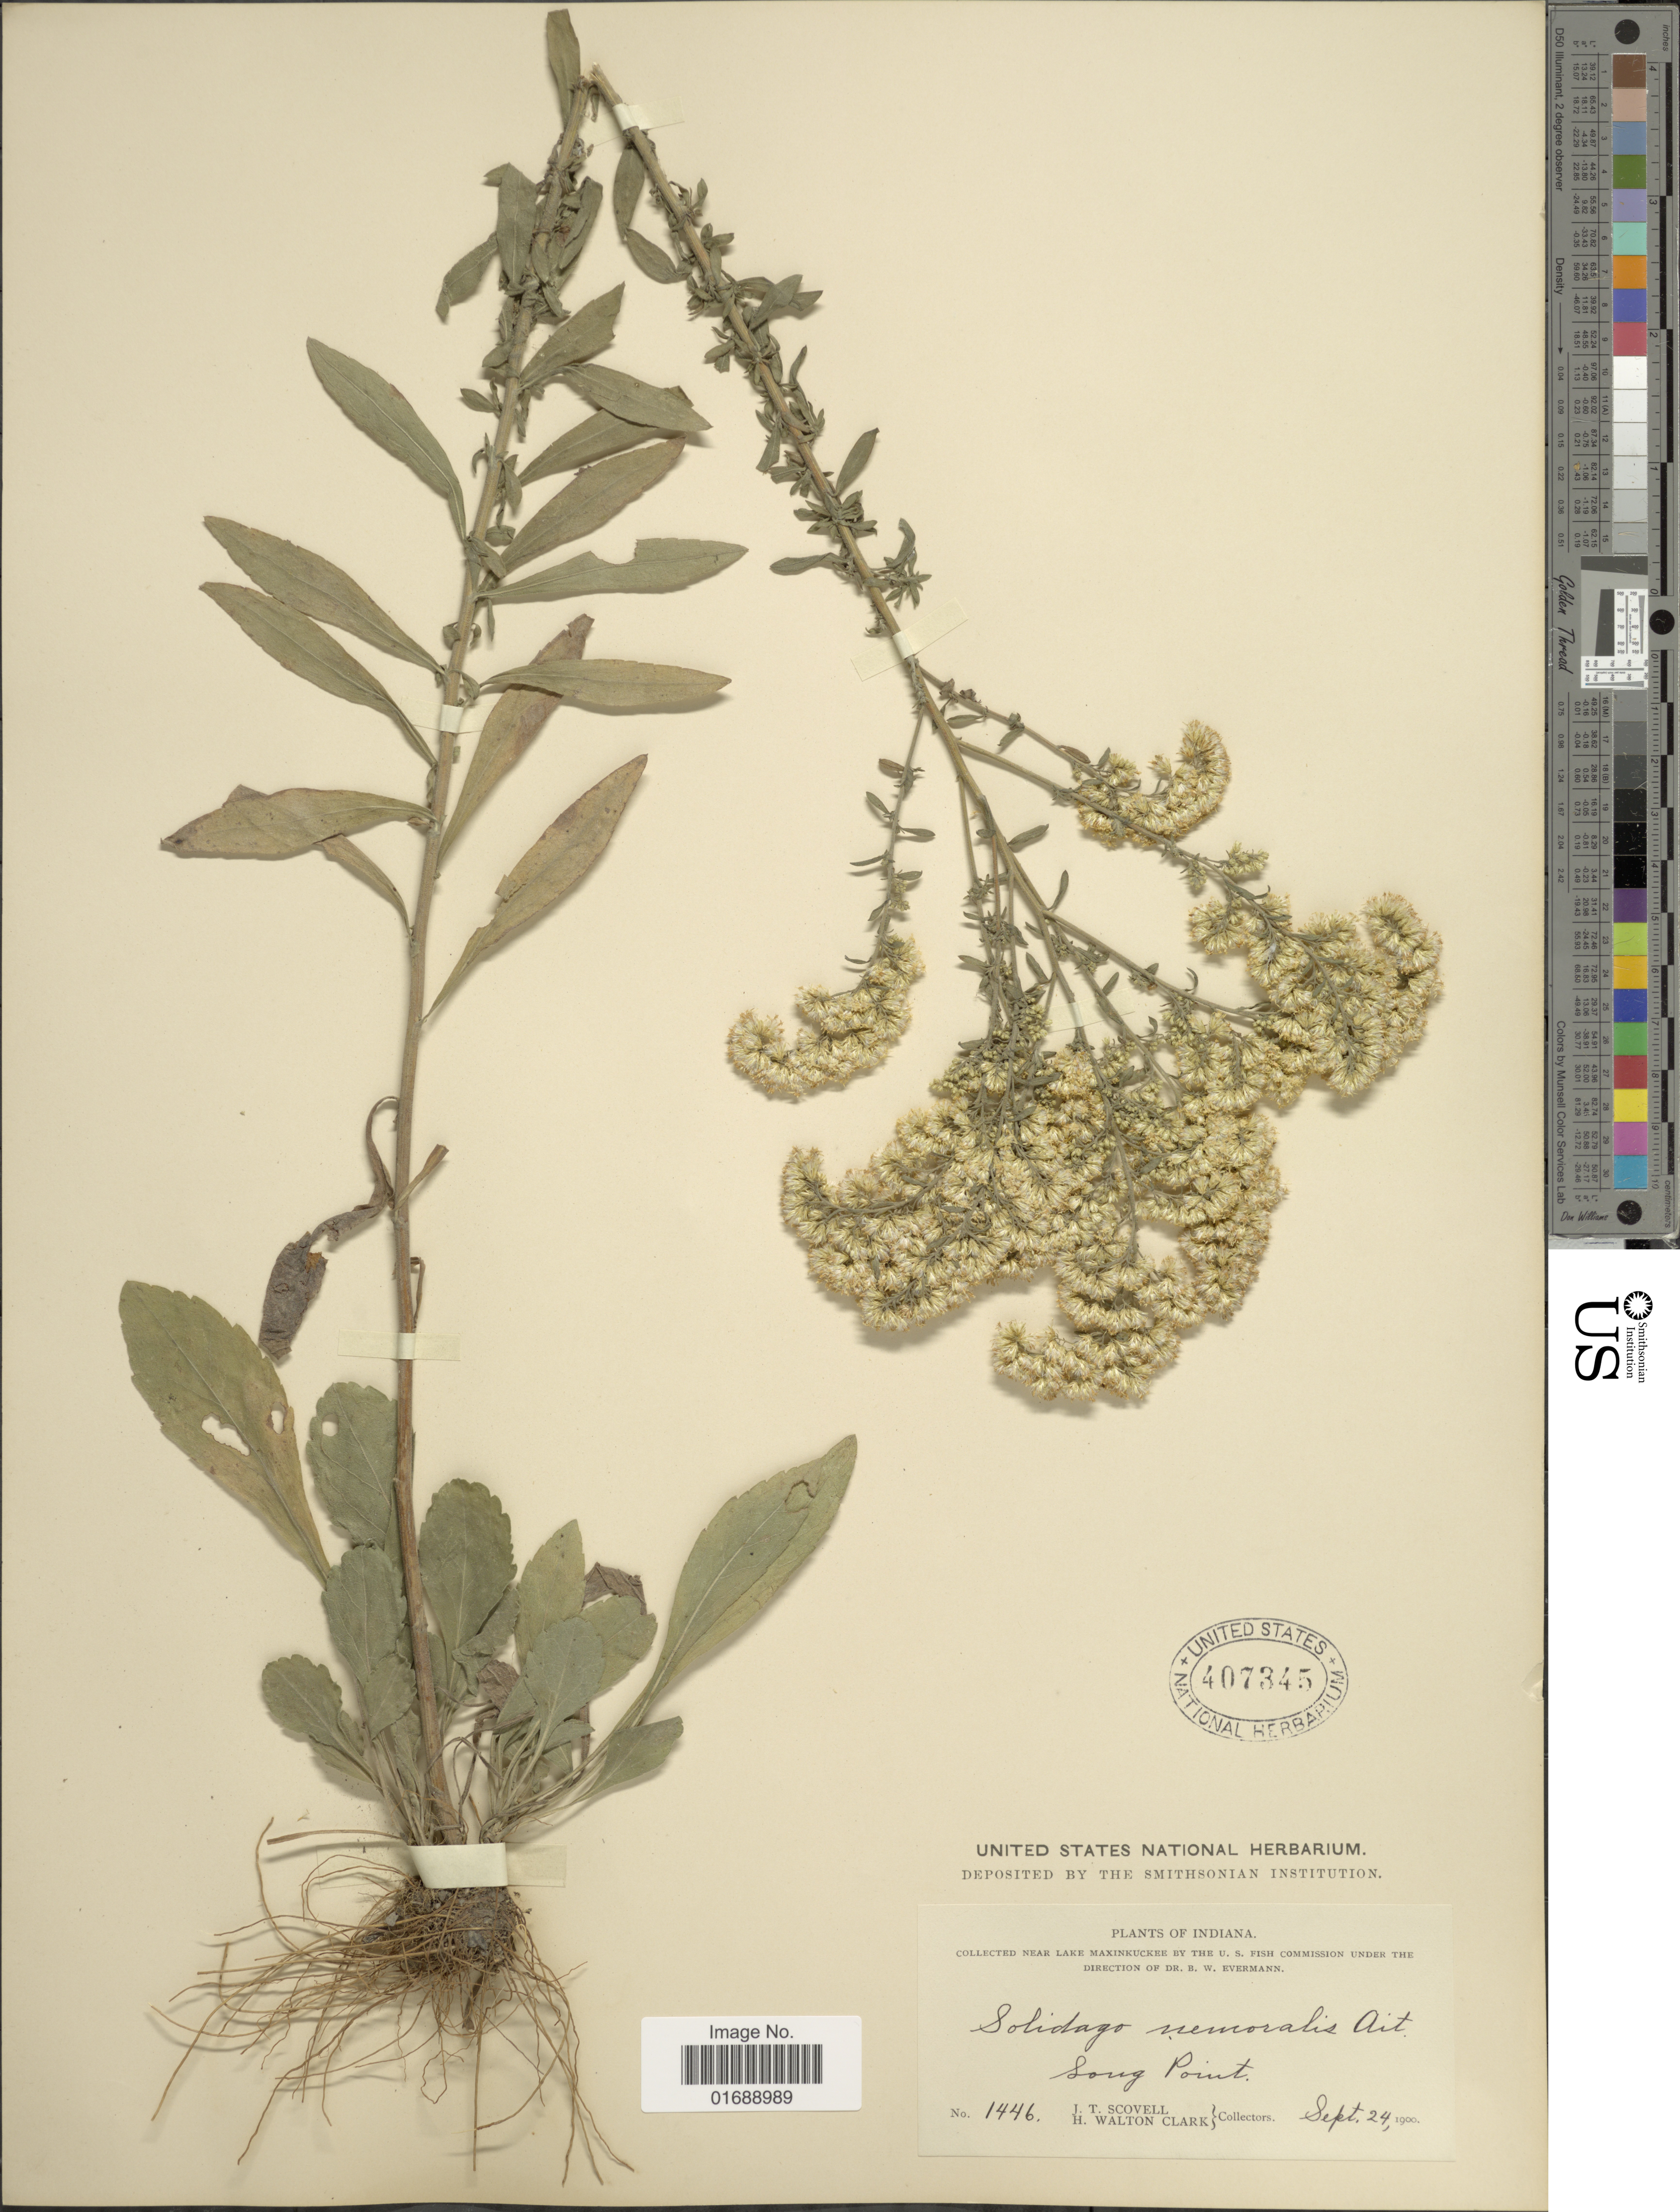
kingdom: Plantae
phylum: Tracheophyta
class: Magnoliopsida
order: Asterales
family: Asteraceae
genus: Solidago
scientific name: Solidago nemoralis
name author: Aiton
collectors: J. T. Scovell & H. W. Clark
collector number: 1446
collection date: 1900-09-24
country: United States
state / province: Indiana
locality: Near Lake Maxinkuckee, Long Point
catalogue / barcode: US 407345